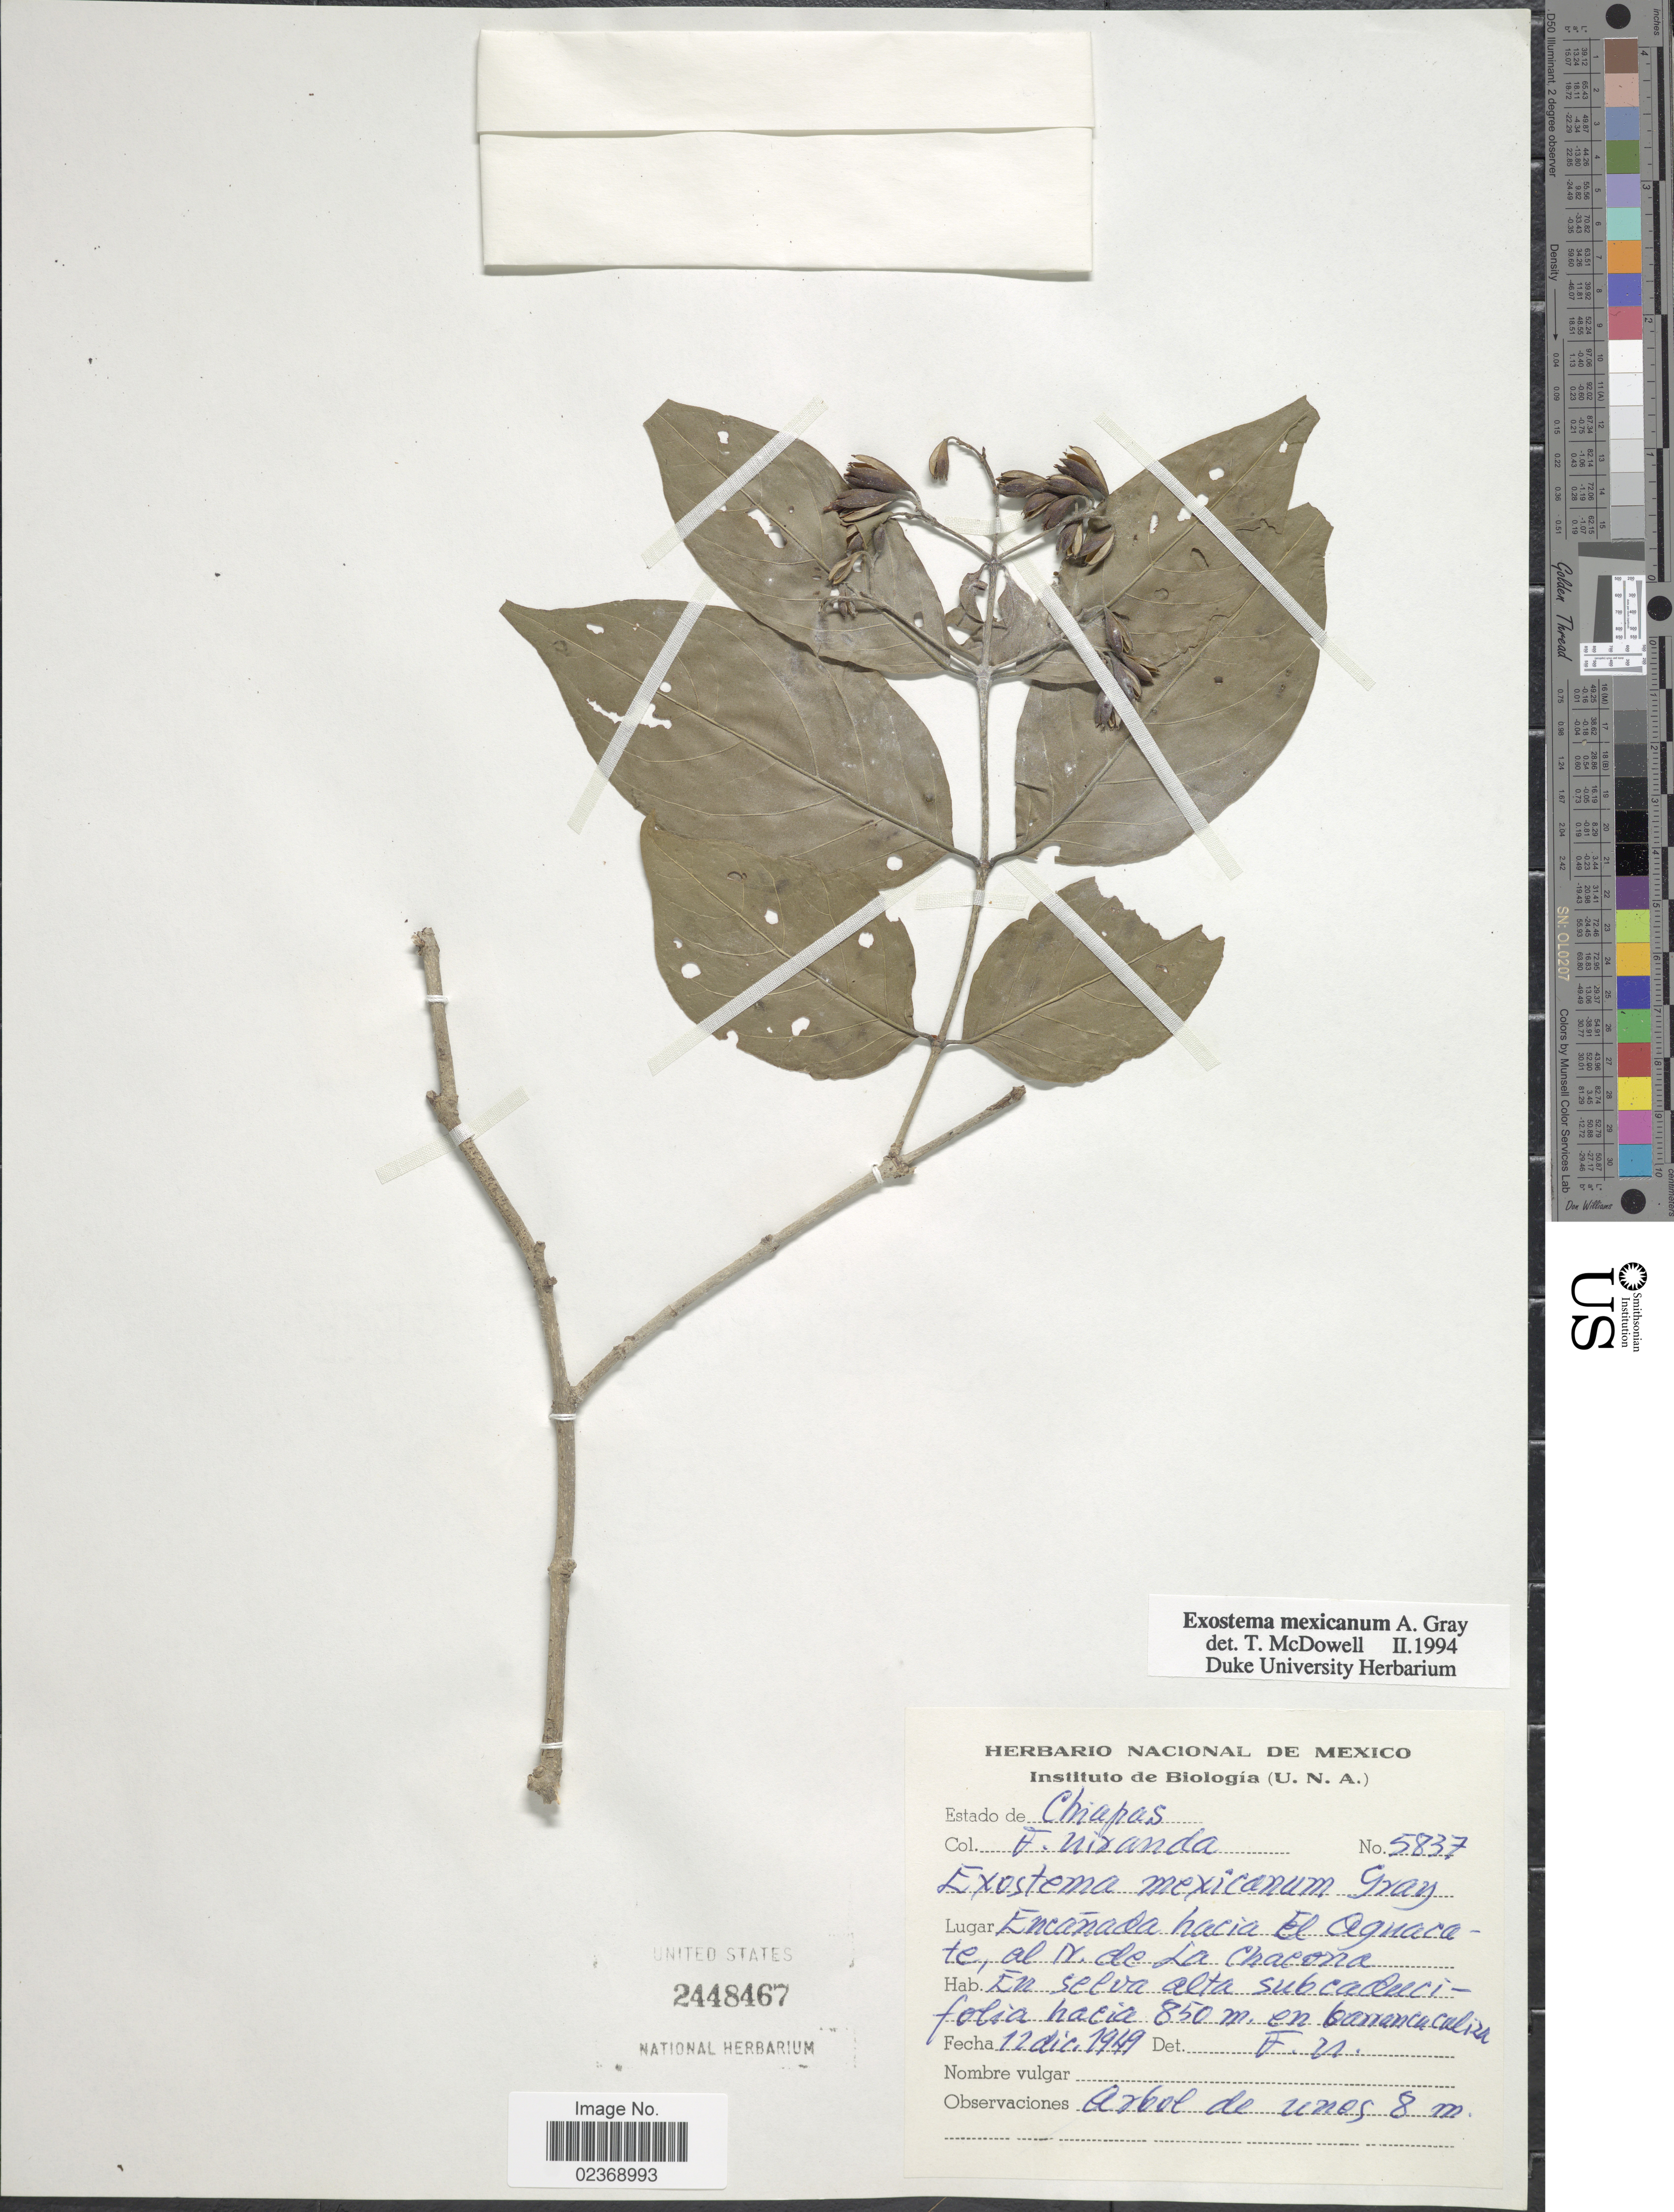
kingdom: Plantae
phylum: Tracheophyta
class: Magnoliopsida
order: Gentianales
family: Rubiaceae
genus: Exostema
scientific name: Exostema mexicanum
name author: A. Gray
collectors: F. Miranda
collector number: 5837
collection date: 1949-12-12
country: Mexico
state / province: Chiapas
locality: Encañada hacia El Aguacate, al N de La Chacona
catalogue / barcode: US 2448467